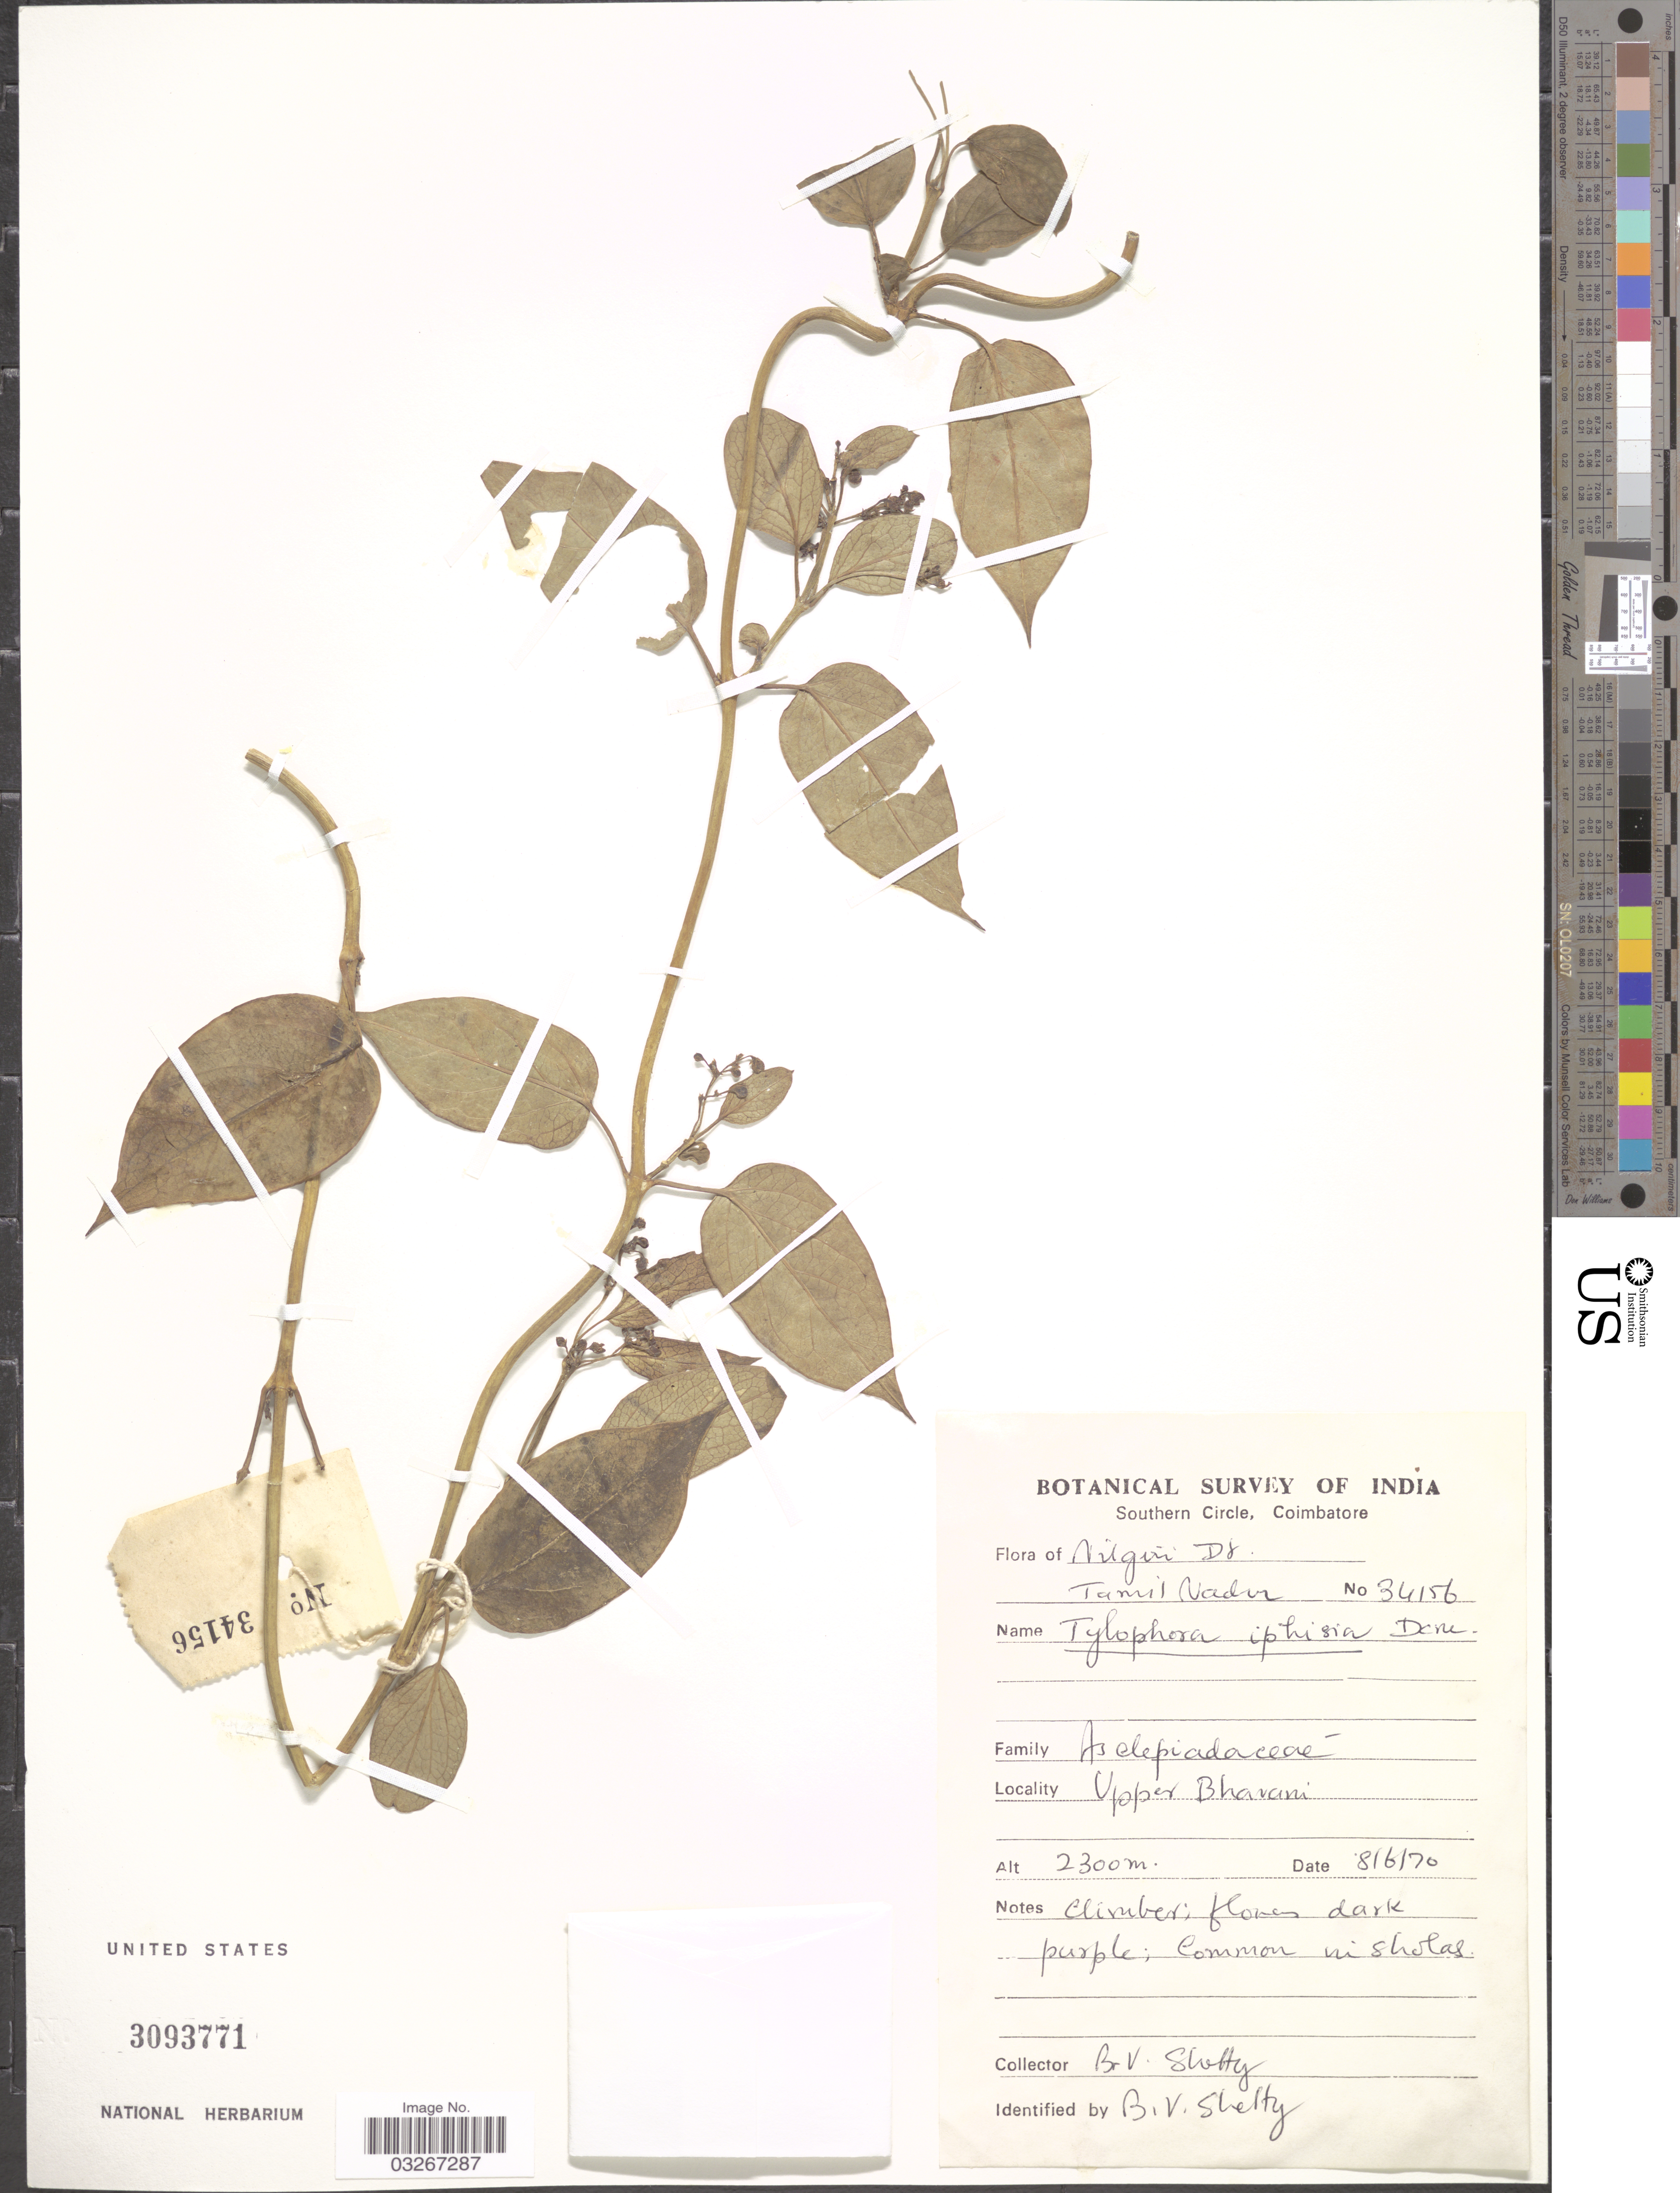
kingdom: Plantae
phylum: Tracheophyta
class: Magnoliopsida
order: Gentianales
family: Apocynaceae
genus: Tylophora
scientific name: Tylophora indica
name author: Merr.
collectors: B.V. Shetty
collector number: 34156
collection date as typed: Transcribed d/m/y: 8/6/70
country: India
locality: Upper Bharani.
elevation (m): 2300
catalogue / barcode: US 3093771